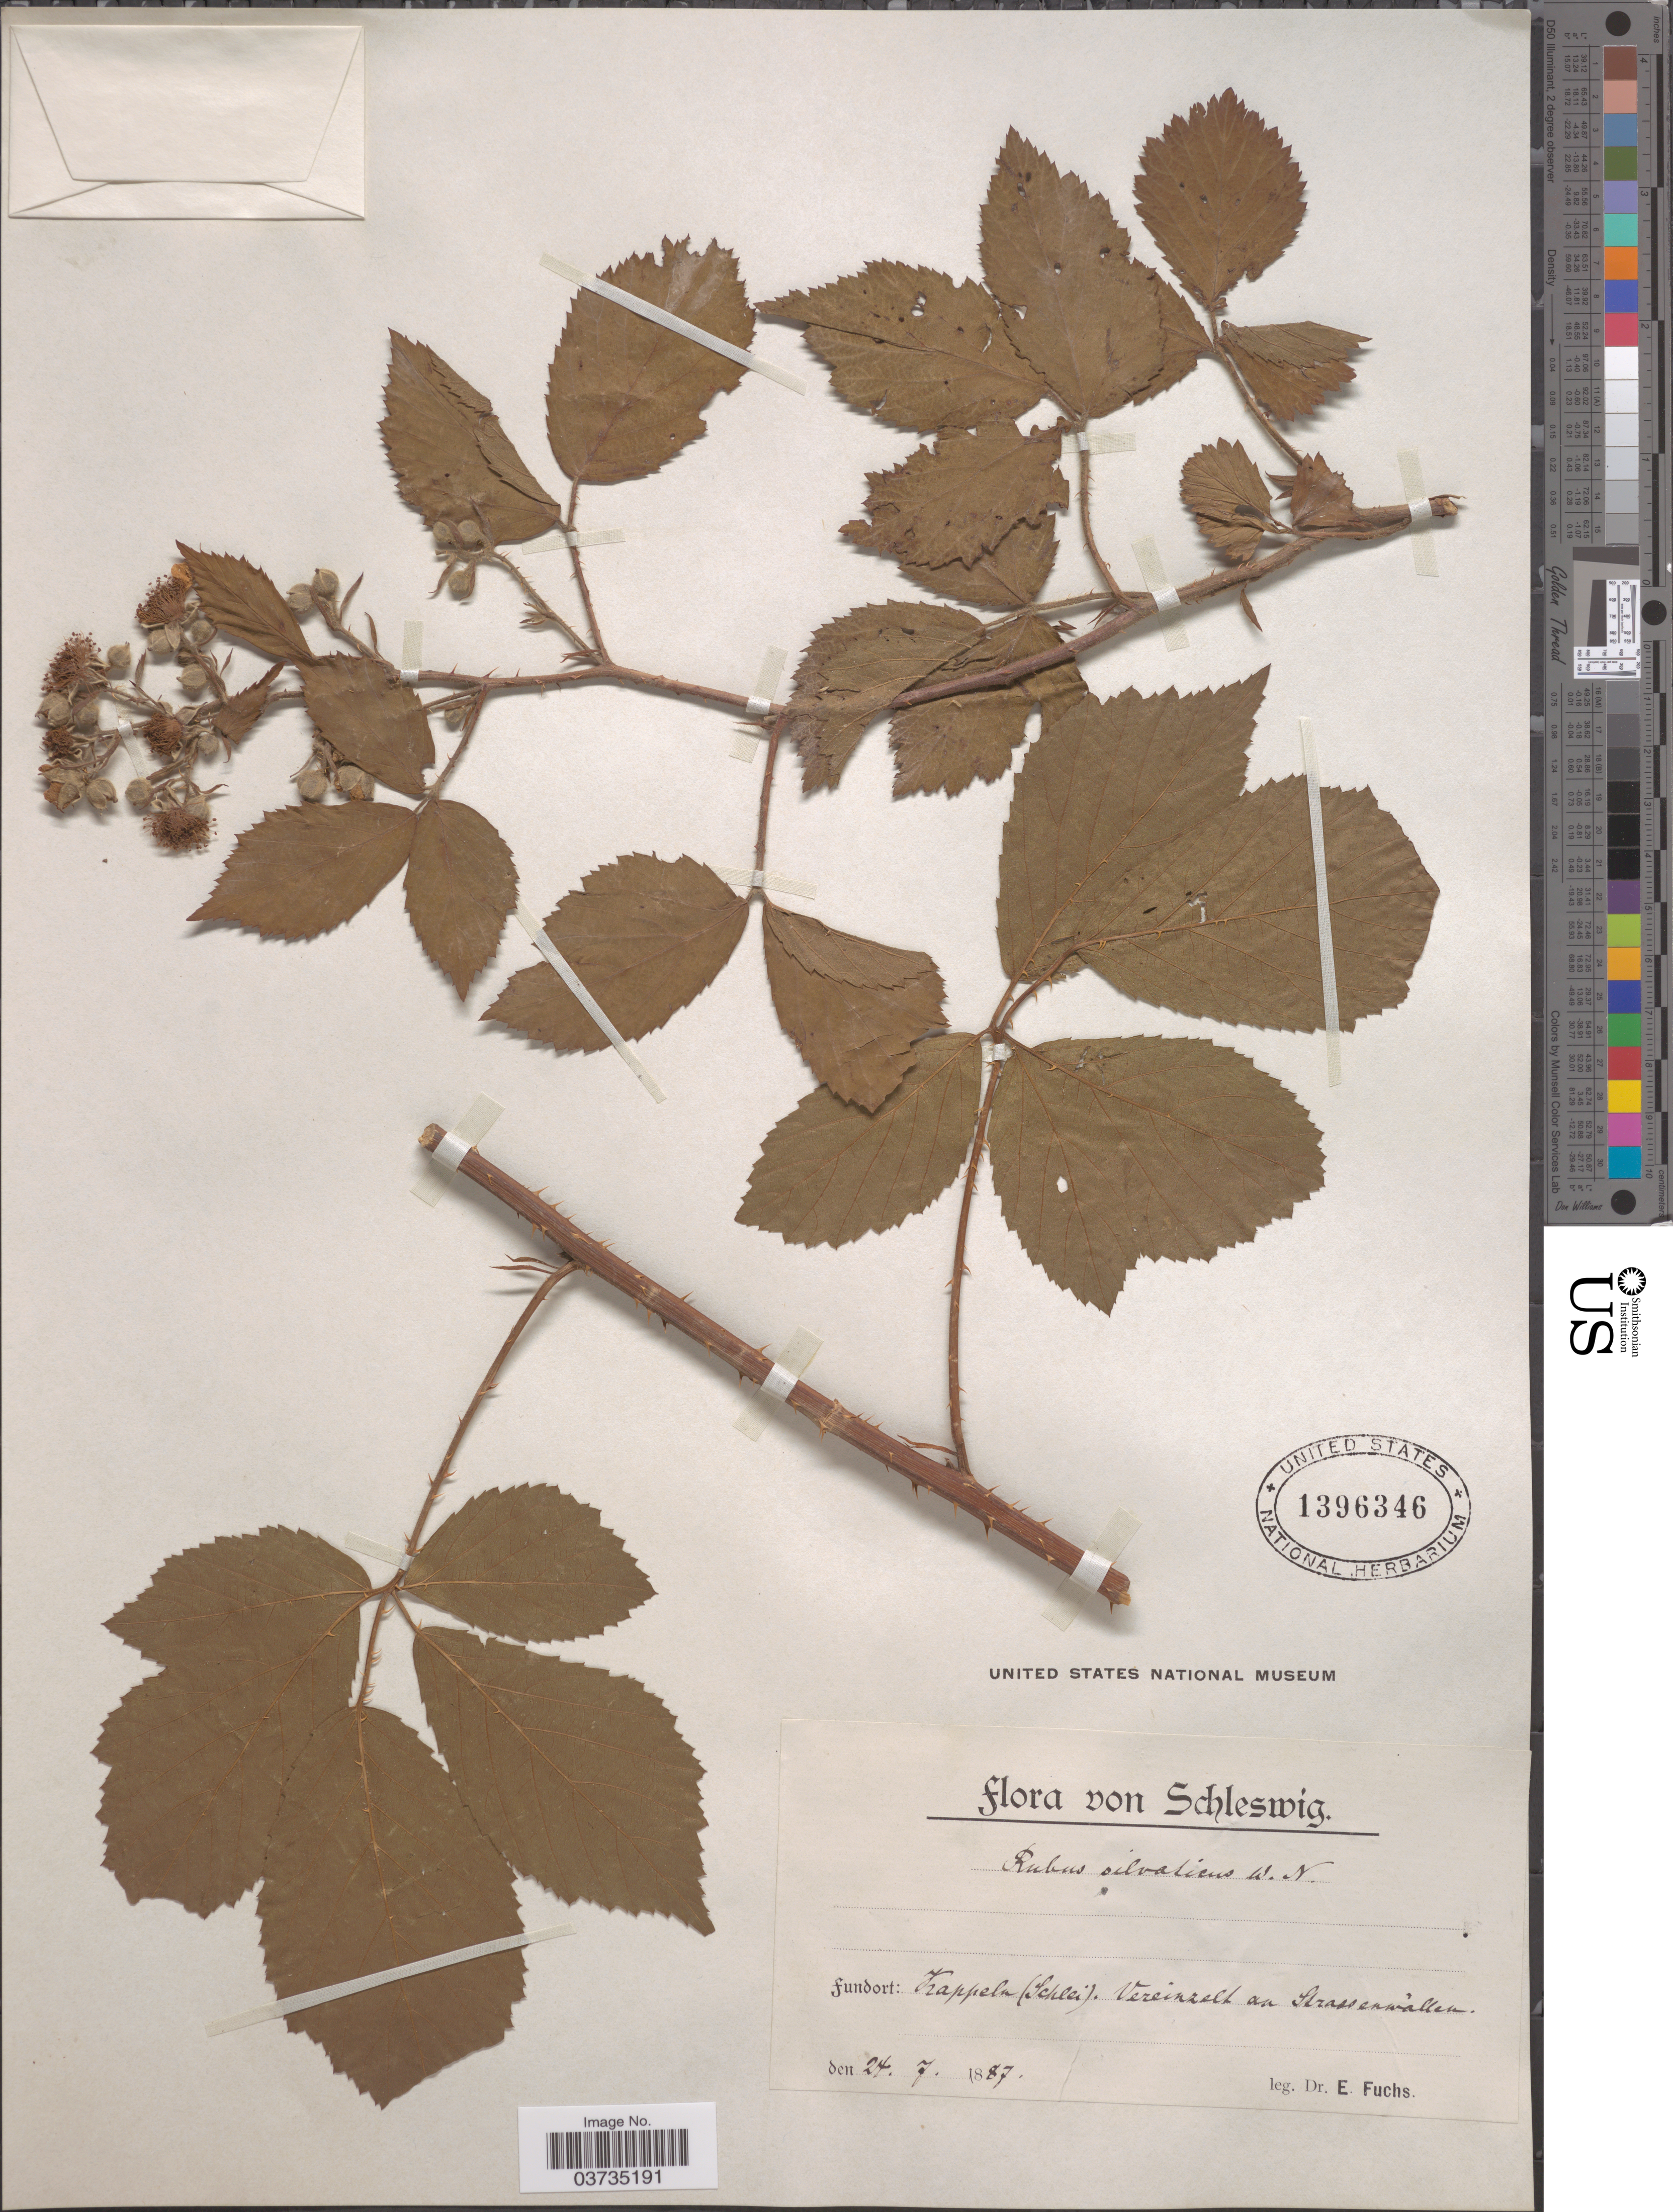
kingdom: Plantae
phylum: Tracheophyta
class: Magnoliopsida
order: Rosales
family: Rosaceae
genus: Rubus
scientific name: Rubus silvaticus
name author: Weihe & Nees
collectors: E. Fuchs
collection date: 1887-07-24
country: Germany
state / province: Schleswig-Holstein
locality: Schleswig. Kappeln (Schlei).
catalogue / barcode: US 1396346